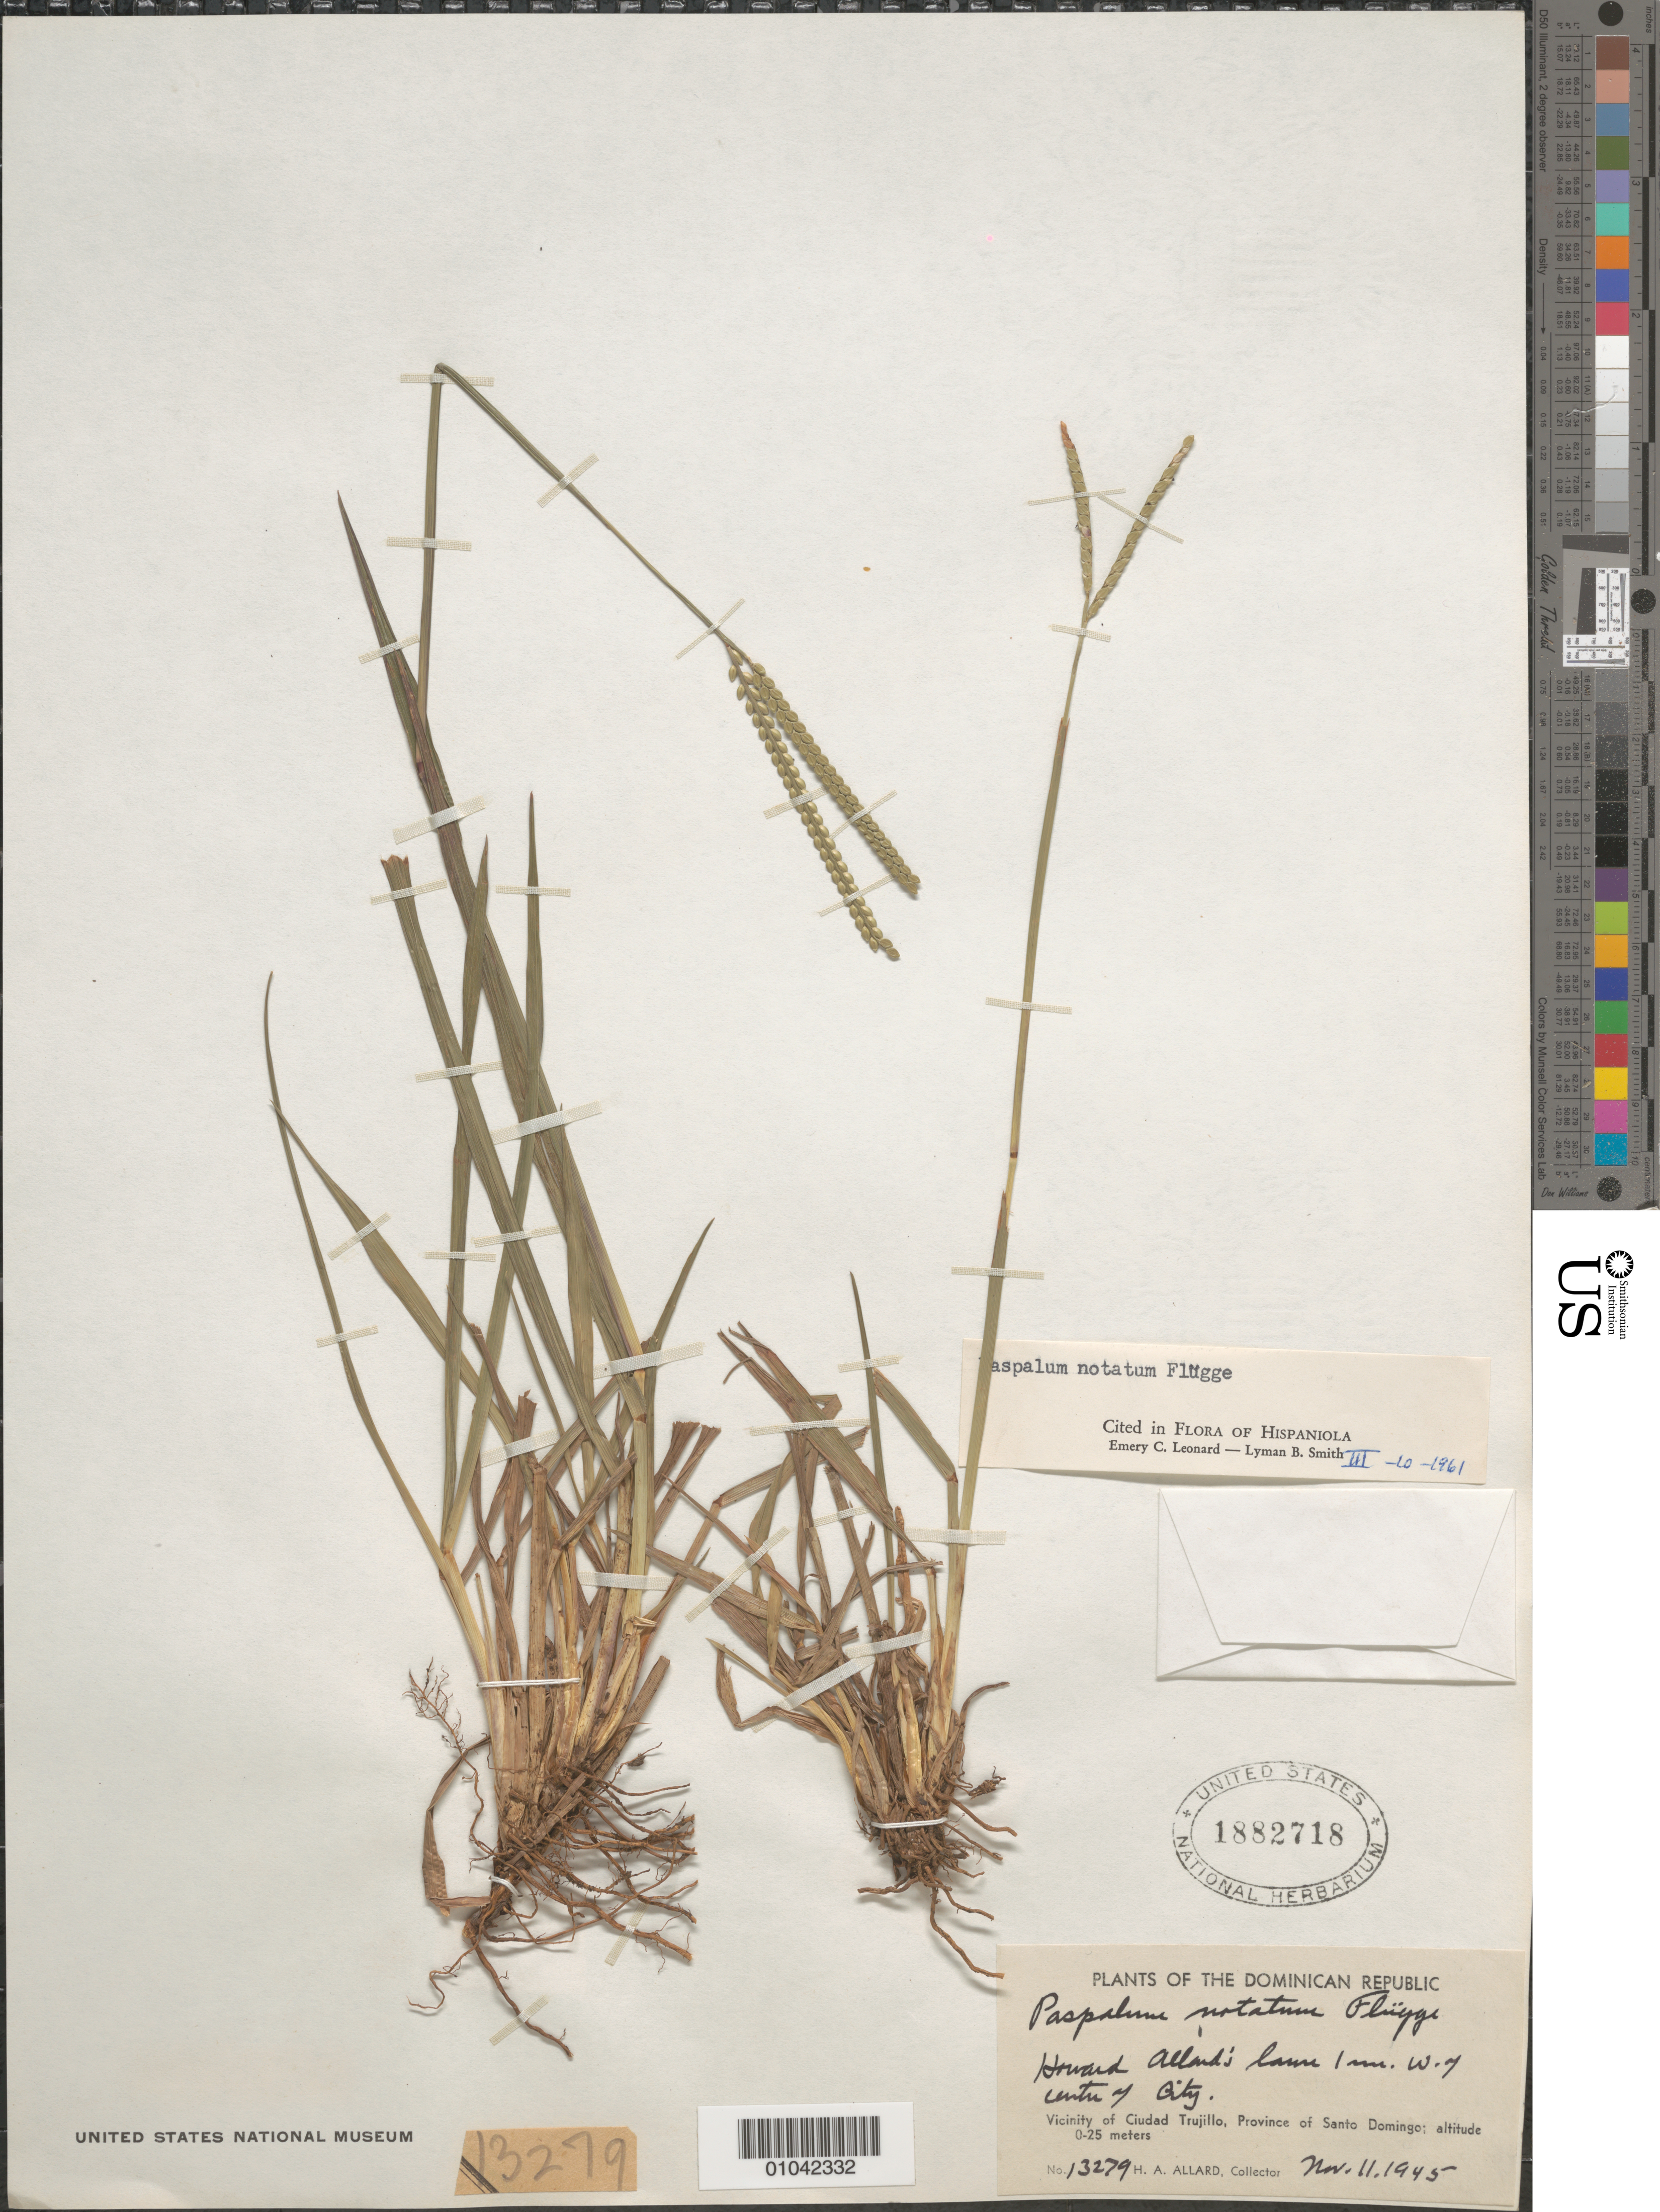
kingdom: Plantae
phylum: Tracheophyta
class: Liliopsida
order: Poales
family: Poaceae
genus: Paspalum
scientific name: Paspalum notatum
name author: Flüggé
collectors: H. A. Allard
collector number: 13279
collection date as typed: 11 Nov 1945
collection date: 1945-11-11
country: Dominican Republic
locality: Vicinity of Ciudad Trujillo, Santo Domingo, Howards Allard's lawn 1 mile W of center of city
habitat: on lawn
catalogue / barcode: US 1882718